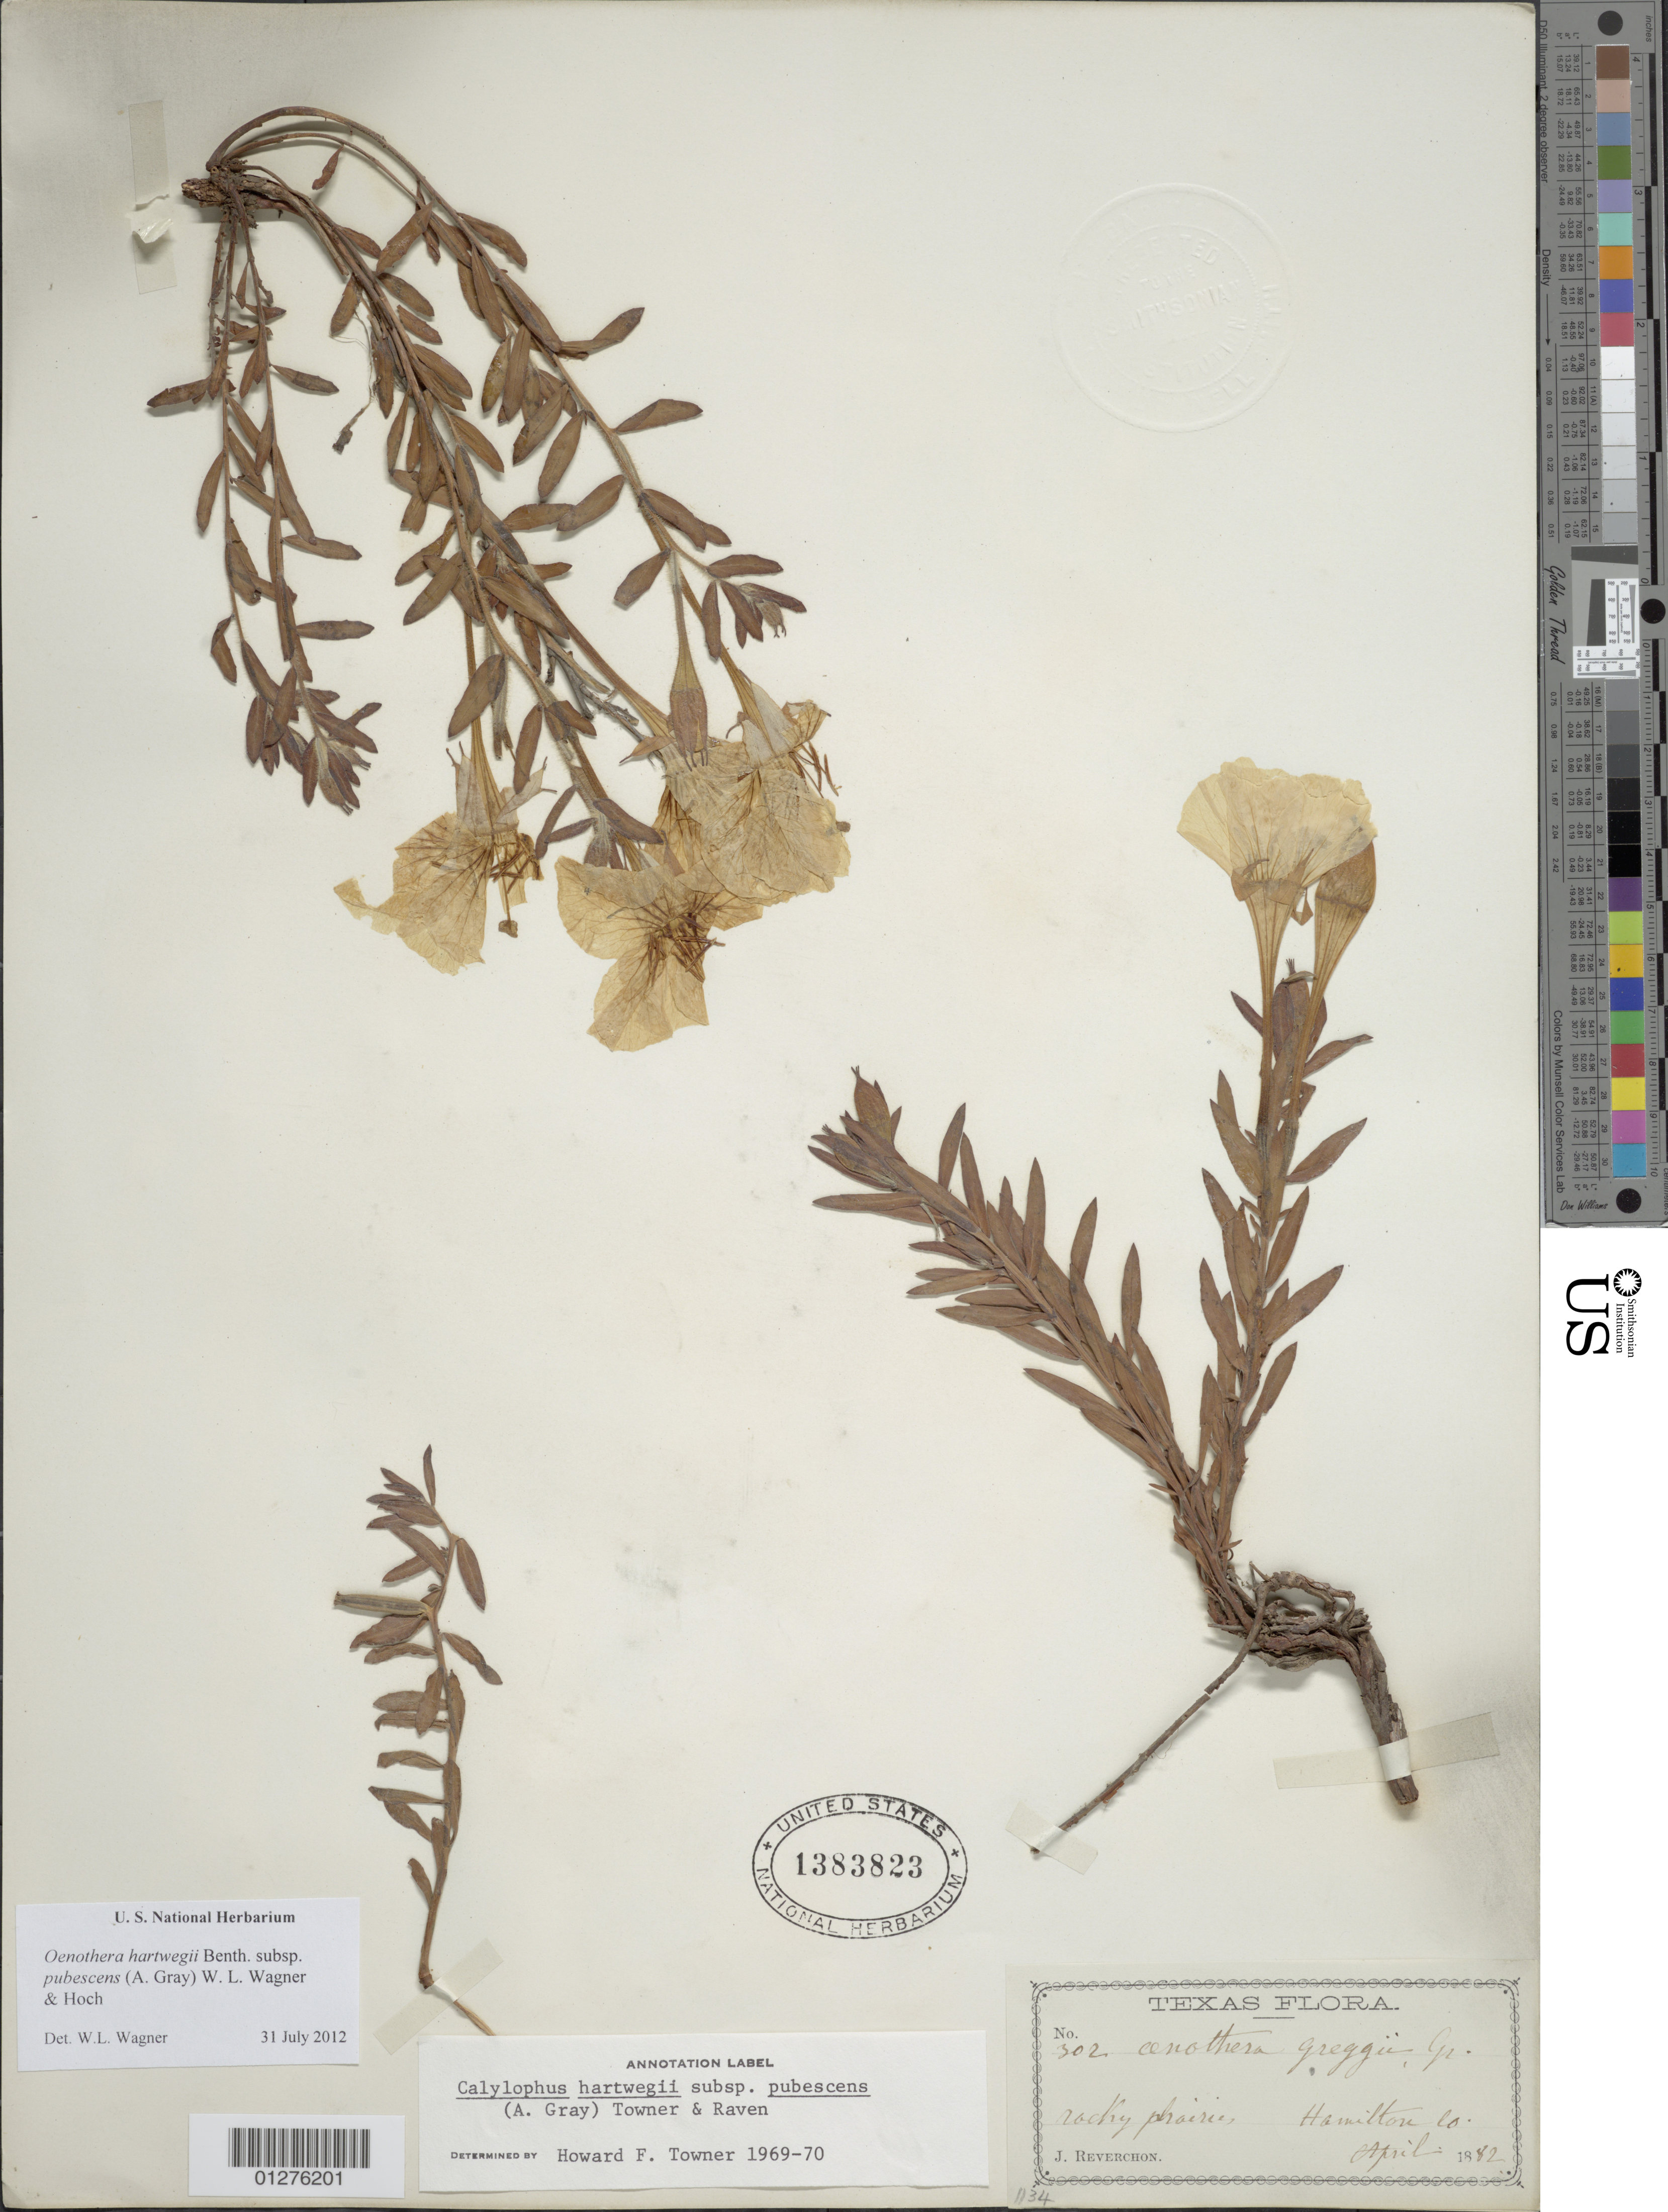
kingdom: Plantae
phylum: Tracheophyta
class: Magnoliopsida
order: Myrtales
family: Onagraceae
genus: Oenothera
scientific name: Oenothera hartwegii subsp. pubescens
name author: (A. Gray) W.L. Wagner & Hoch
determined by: Wagner, W. L., (BOT), Smithsonian Institution - National Museum of Natural History (UNITED STATES)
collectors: J. Reverchon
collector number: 302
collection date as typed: Apr 1882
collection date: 1882-04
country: United States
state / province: Texas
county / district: Hamilton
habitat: Rocky prairie.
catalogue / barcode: US 1383823